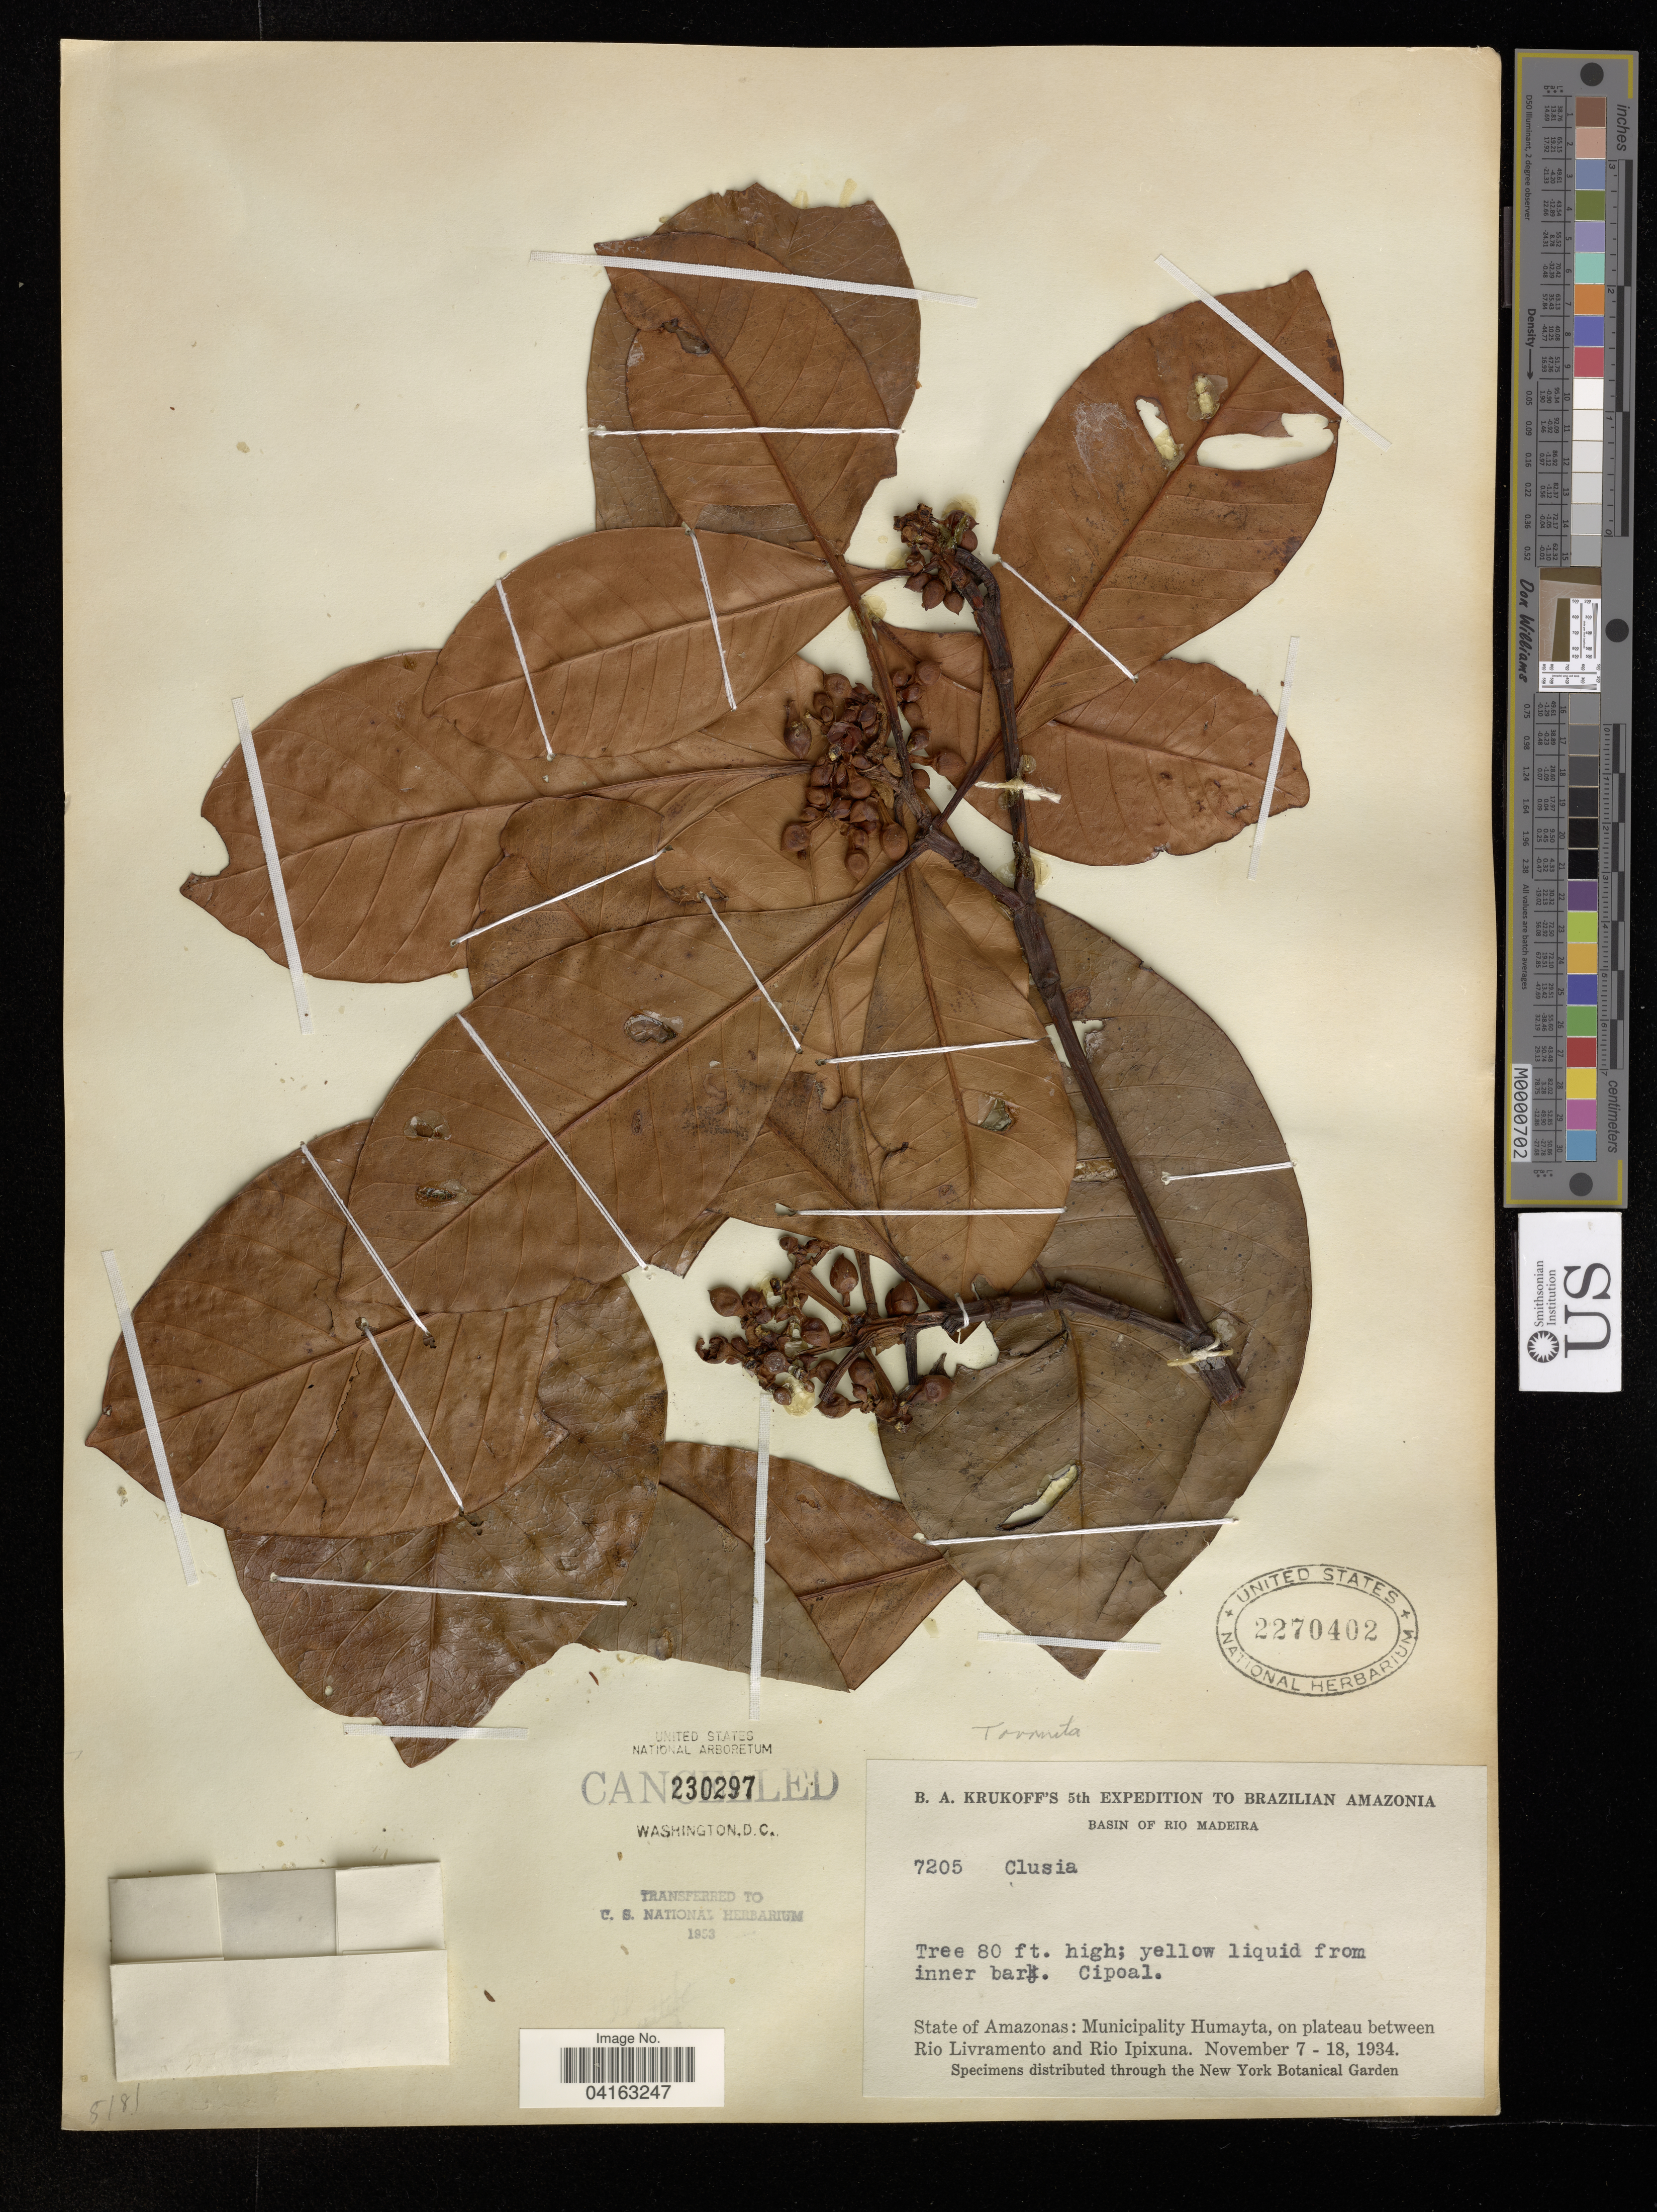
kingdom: Plantae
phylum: Tracheophyta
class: Magnoliopsida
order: Malpighiales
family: Clusiaceae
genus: Clusia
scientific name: Clusia sp.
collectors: B. A. Krukoff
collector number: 7205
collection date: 1934-11-07/1934-11-18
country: Brazil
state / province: Amazonas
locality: Basin of Rio Madeira. Municipality Humayta, on plateau between Rio Livramento and Rio Ipixuna.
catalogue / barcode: US 2270402